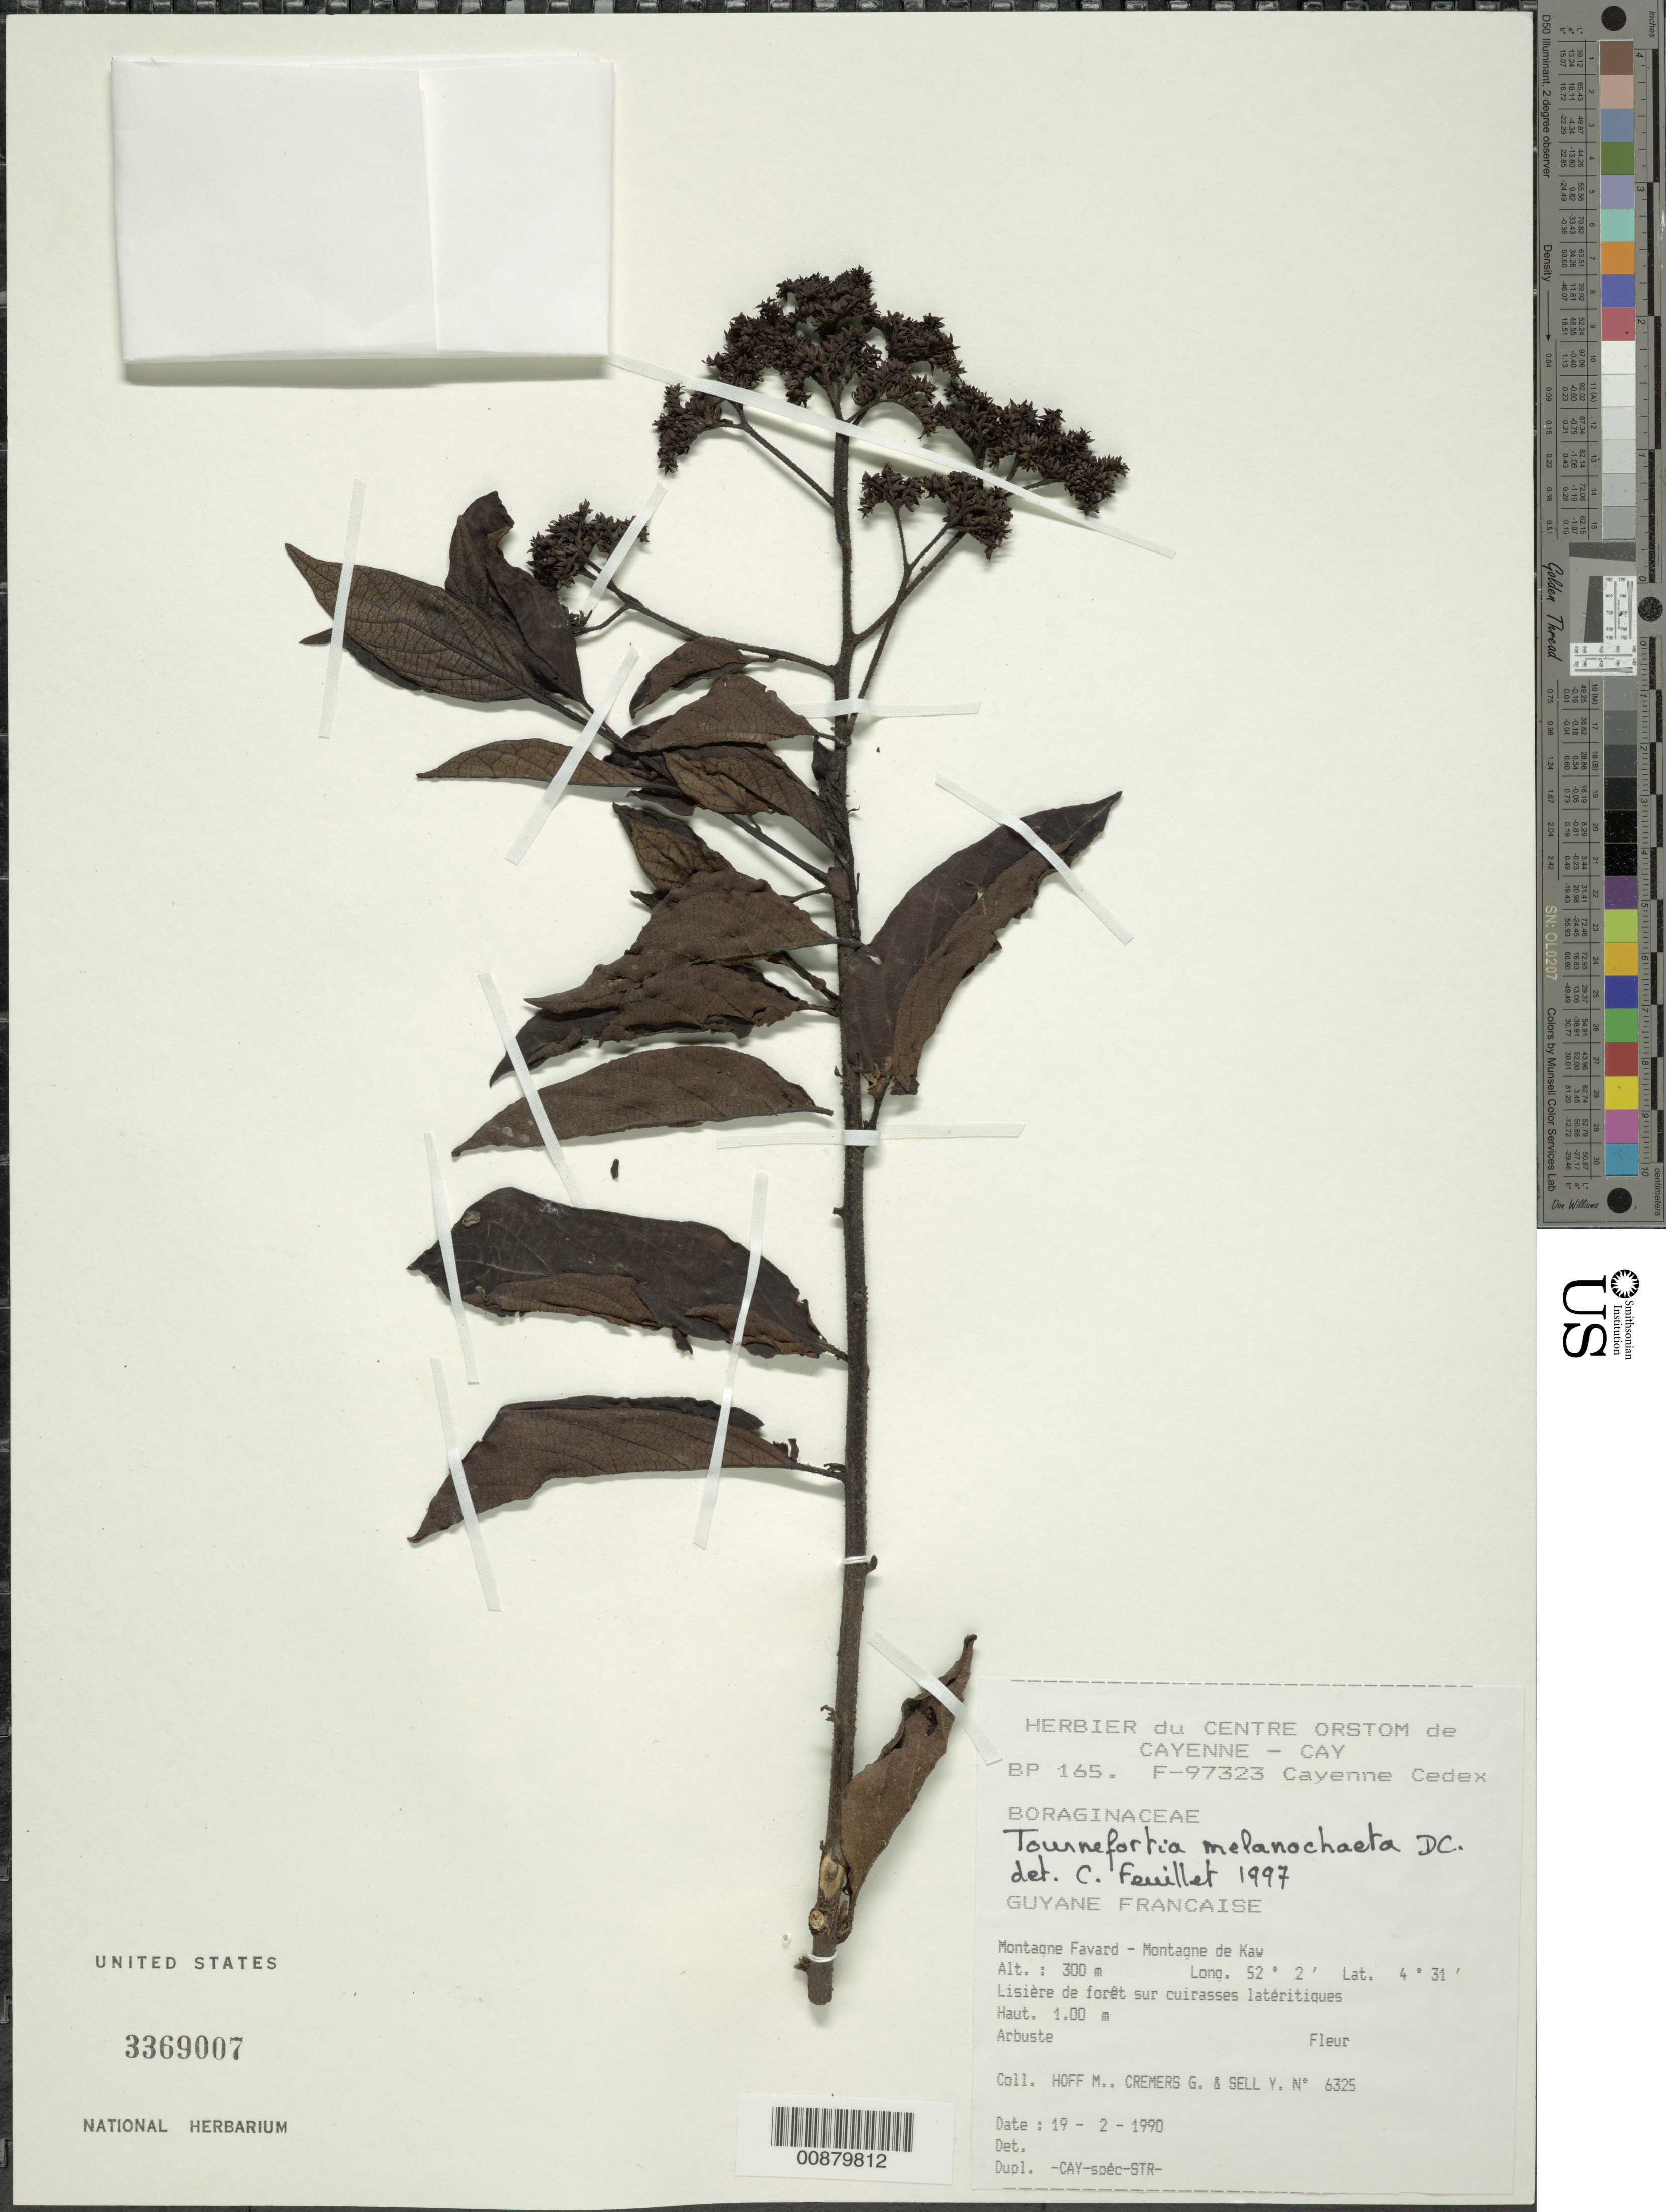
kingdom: Plantae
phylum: Tracheophyta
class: Magnoliopsida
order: Boraginales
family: Heliotropiaceae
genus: Tournefortia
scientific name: Tournefortia melanochaeta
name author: DC.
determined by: Feuillet, C.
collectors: M. Hoff, G. Cremers & Y. Sell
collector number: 6325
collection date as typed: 19-Feb-90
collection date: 1990-02-19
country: French Guiana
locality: Montagne Favard, Montagne de Kaw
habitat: Lisiere de foret sur cuirasses lateritiques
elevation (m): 300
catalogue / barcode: US 3369007